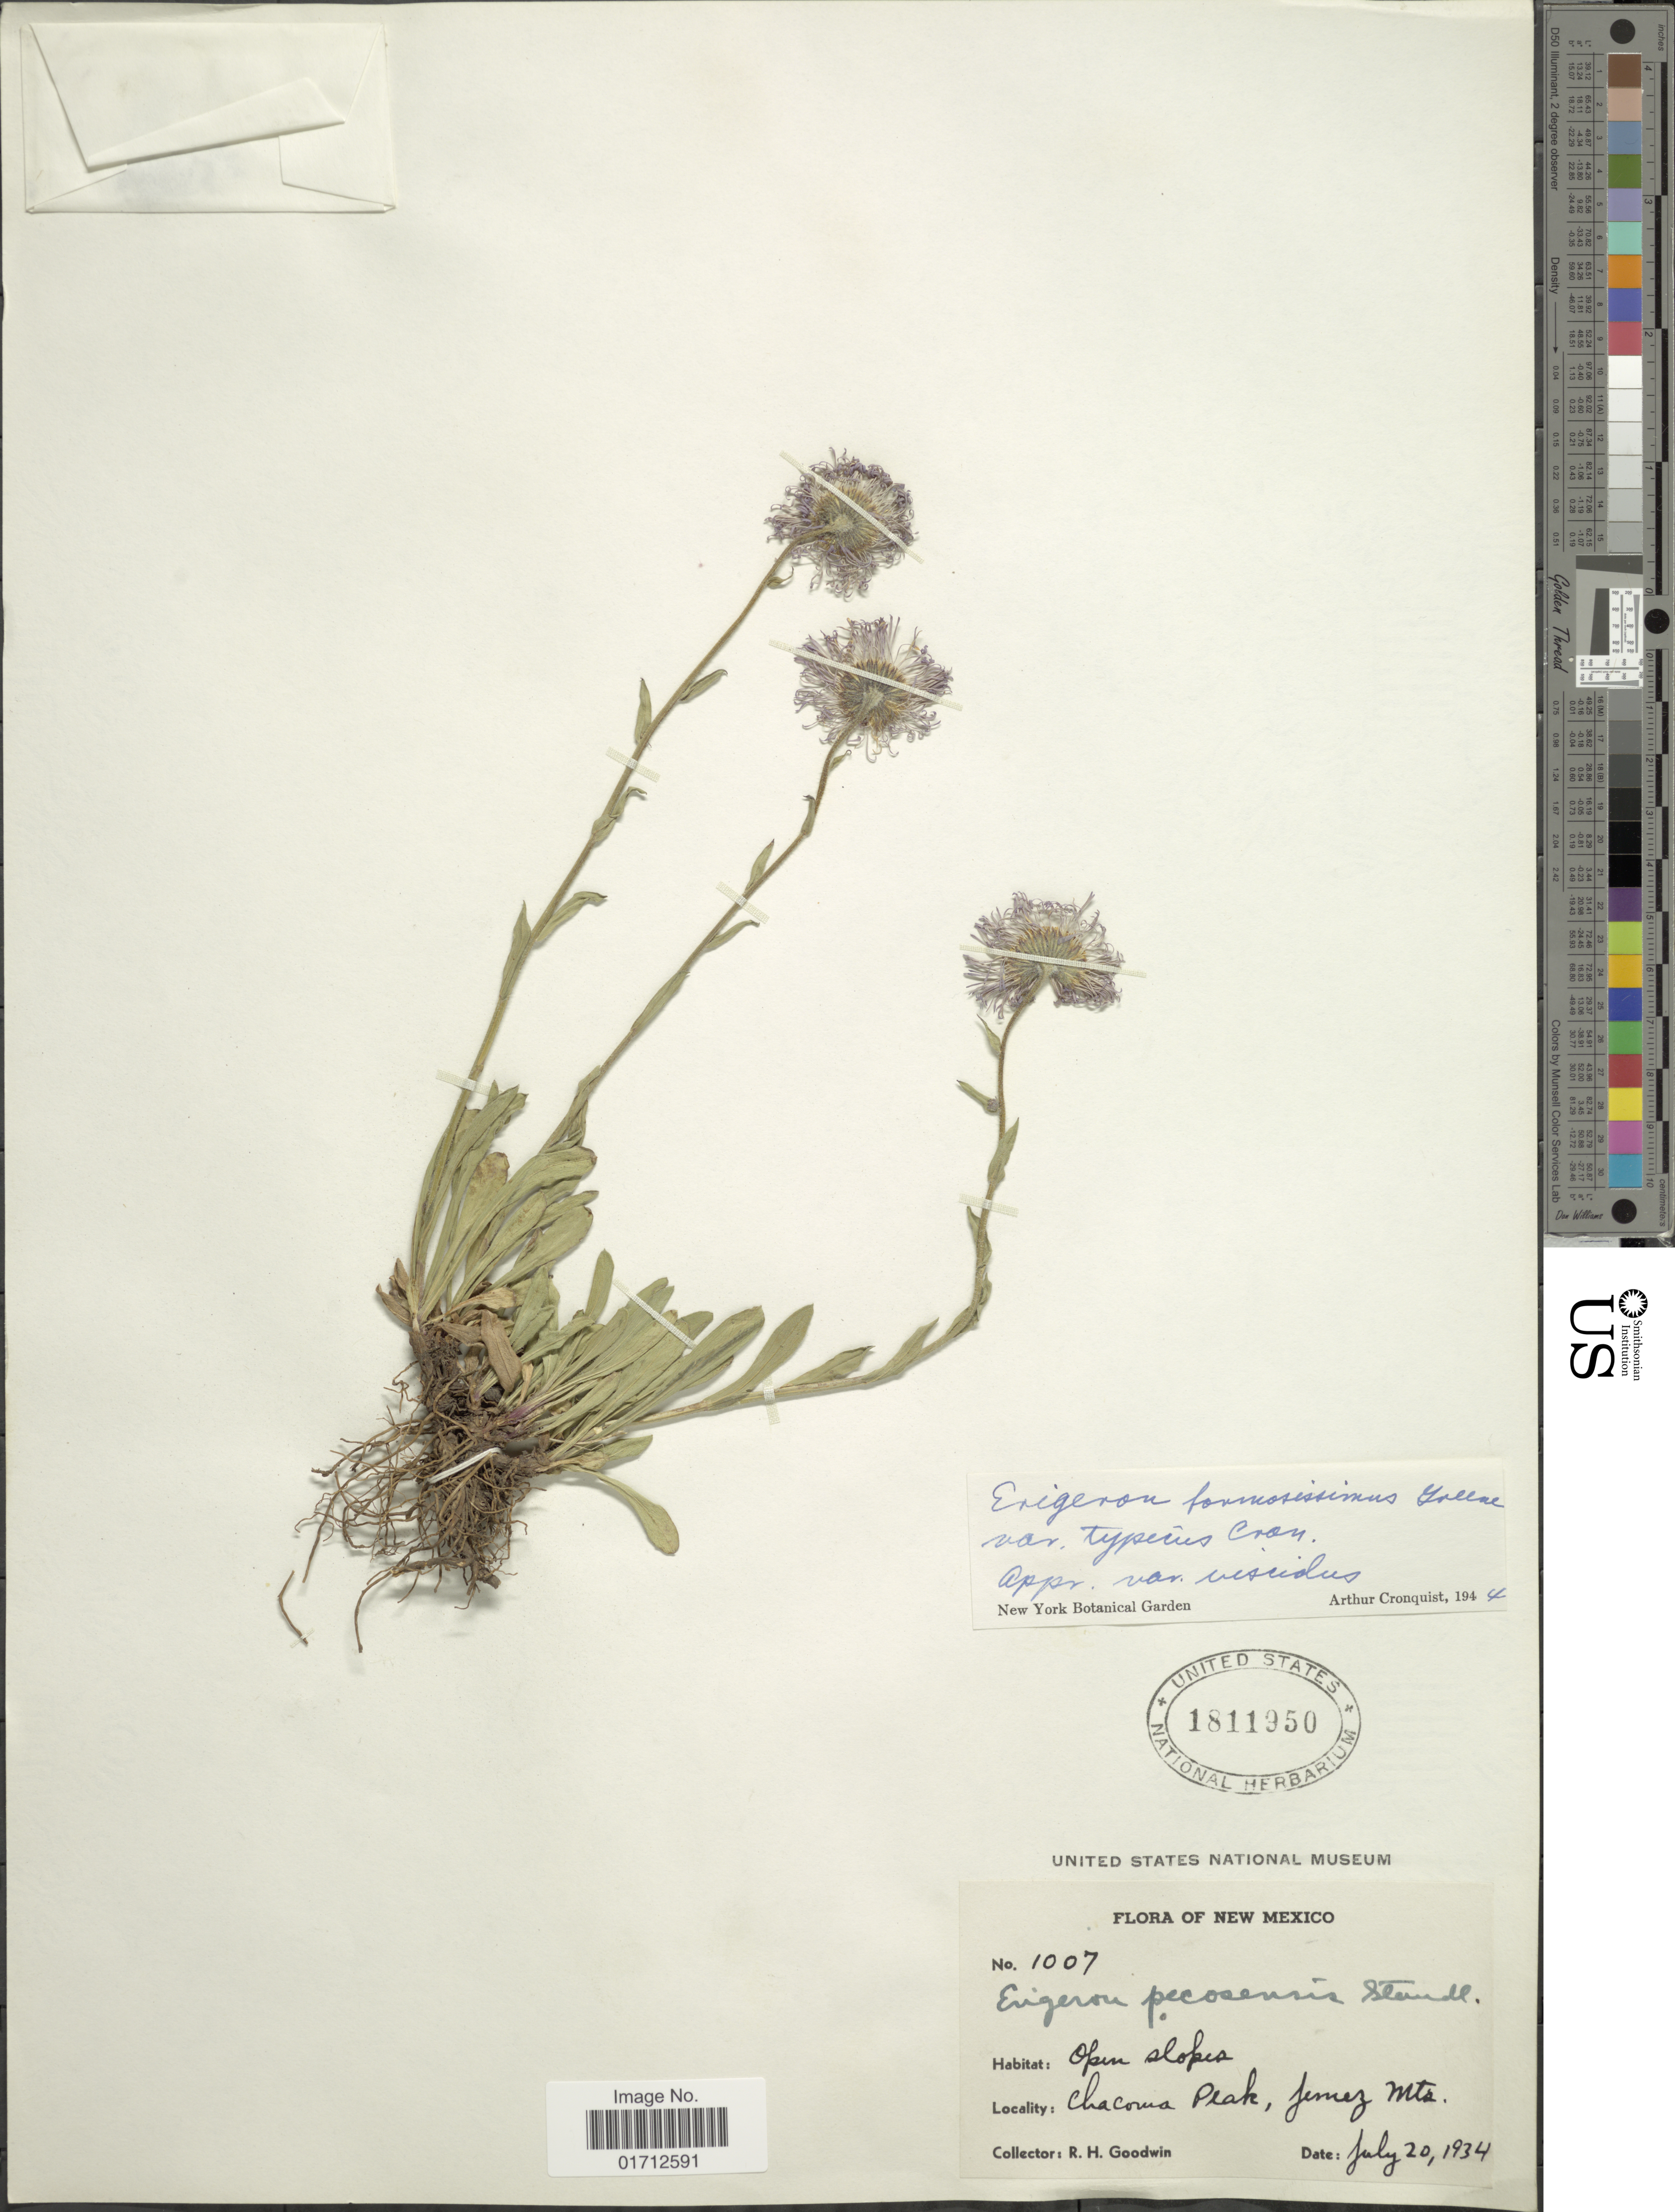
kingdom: Plantae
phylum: Tracheophyta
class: Magnoliopsida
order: Asterales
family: Asteraceae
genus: Erigeron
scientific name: Erigeron formosissimus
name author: Greene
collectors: R. Goodwin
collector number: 1007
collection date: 1934-07-20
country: United States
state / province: New Mexico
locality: Chacoma Peak, Jemez Mts.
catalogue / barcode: US 18119650